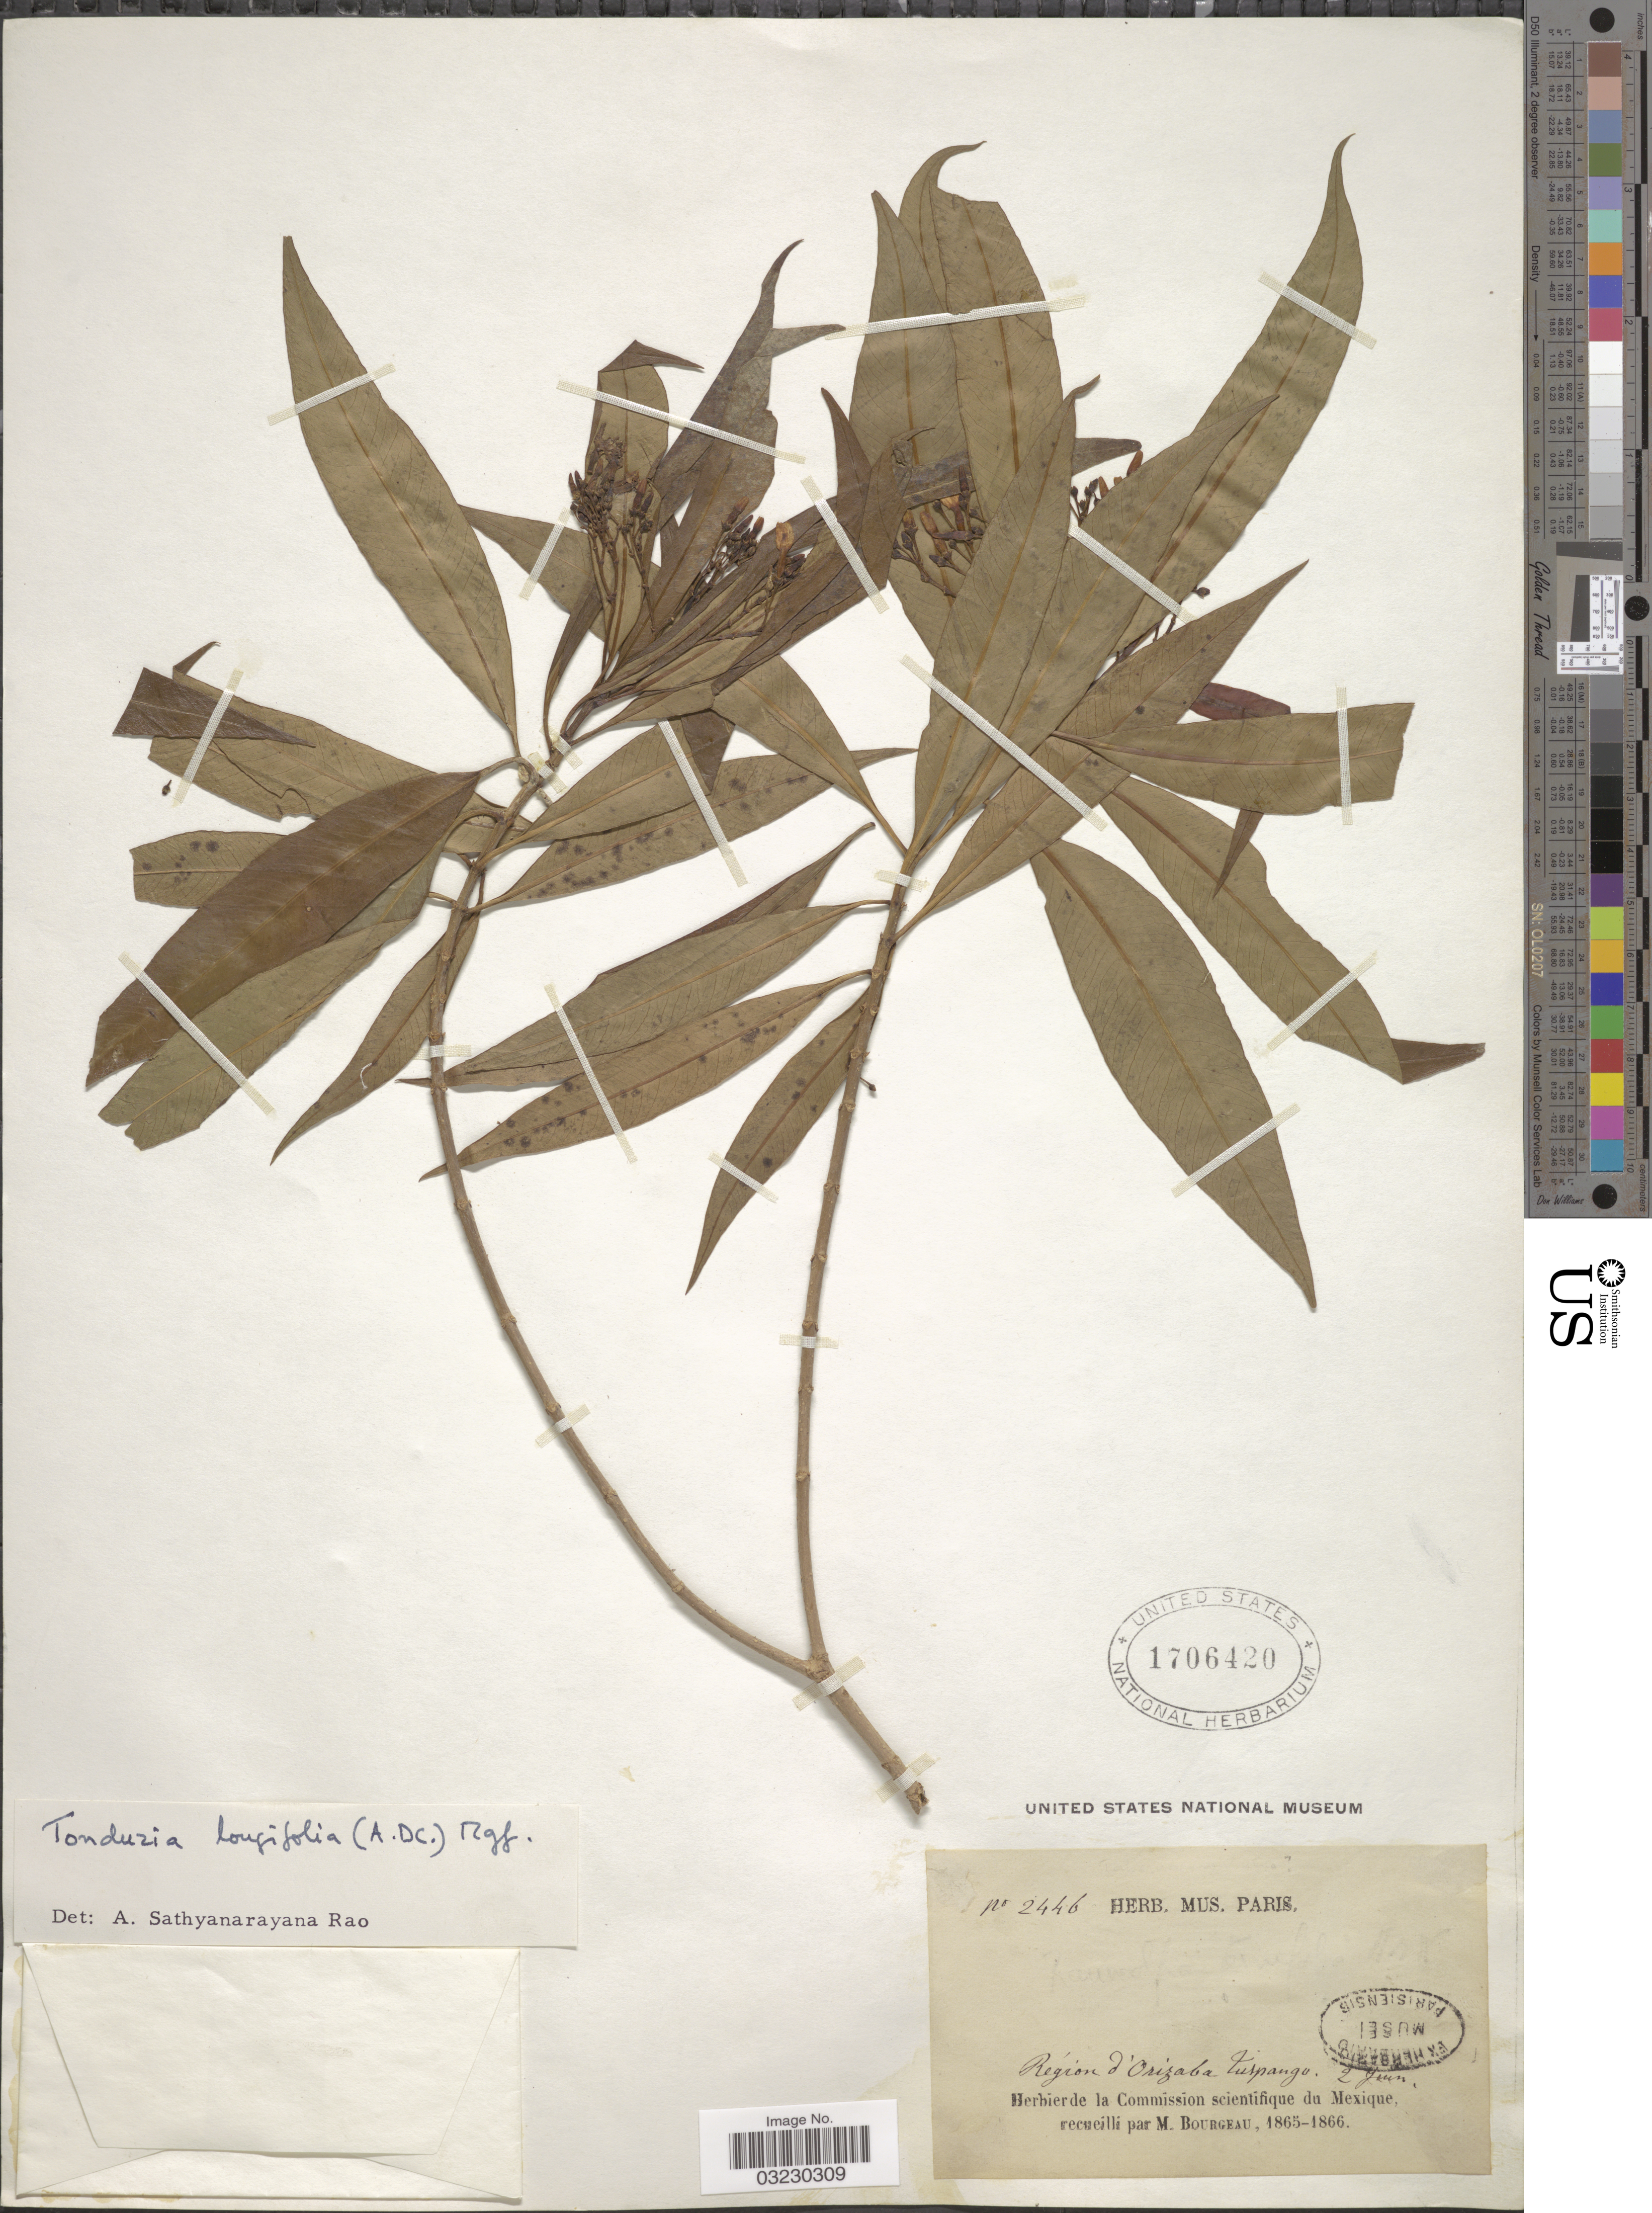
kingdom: Plantae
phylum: Tracheophyta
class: Magnoliopsida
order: Gentianales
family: Apocynaceae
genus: Tonduzia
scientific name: Tonduzia longifolia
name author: (A. DC.) Woodson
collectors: M. Borgeau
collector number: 2446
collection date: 1865-06-02/1866-06-02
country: Mexico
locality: Région d'Orizaba Tuspango.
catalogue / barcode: US 1706420